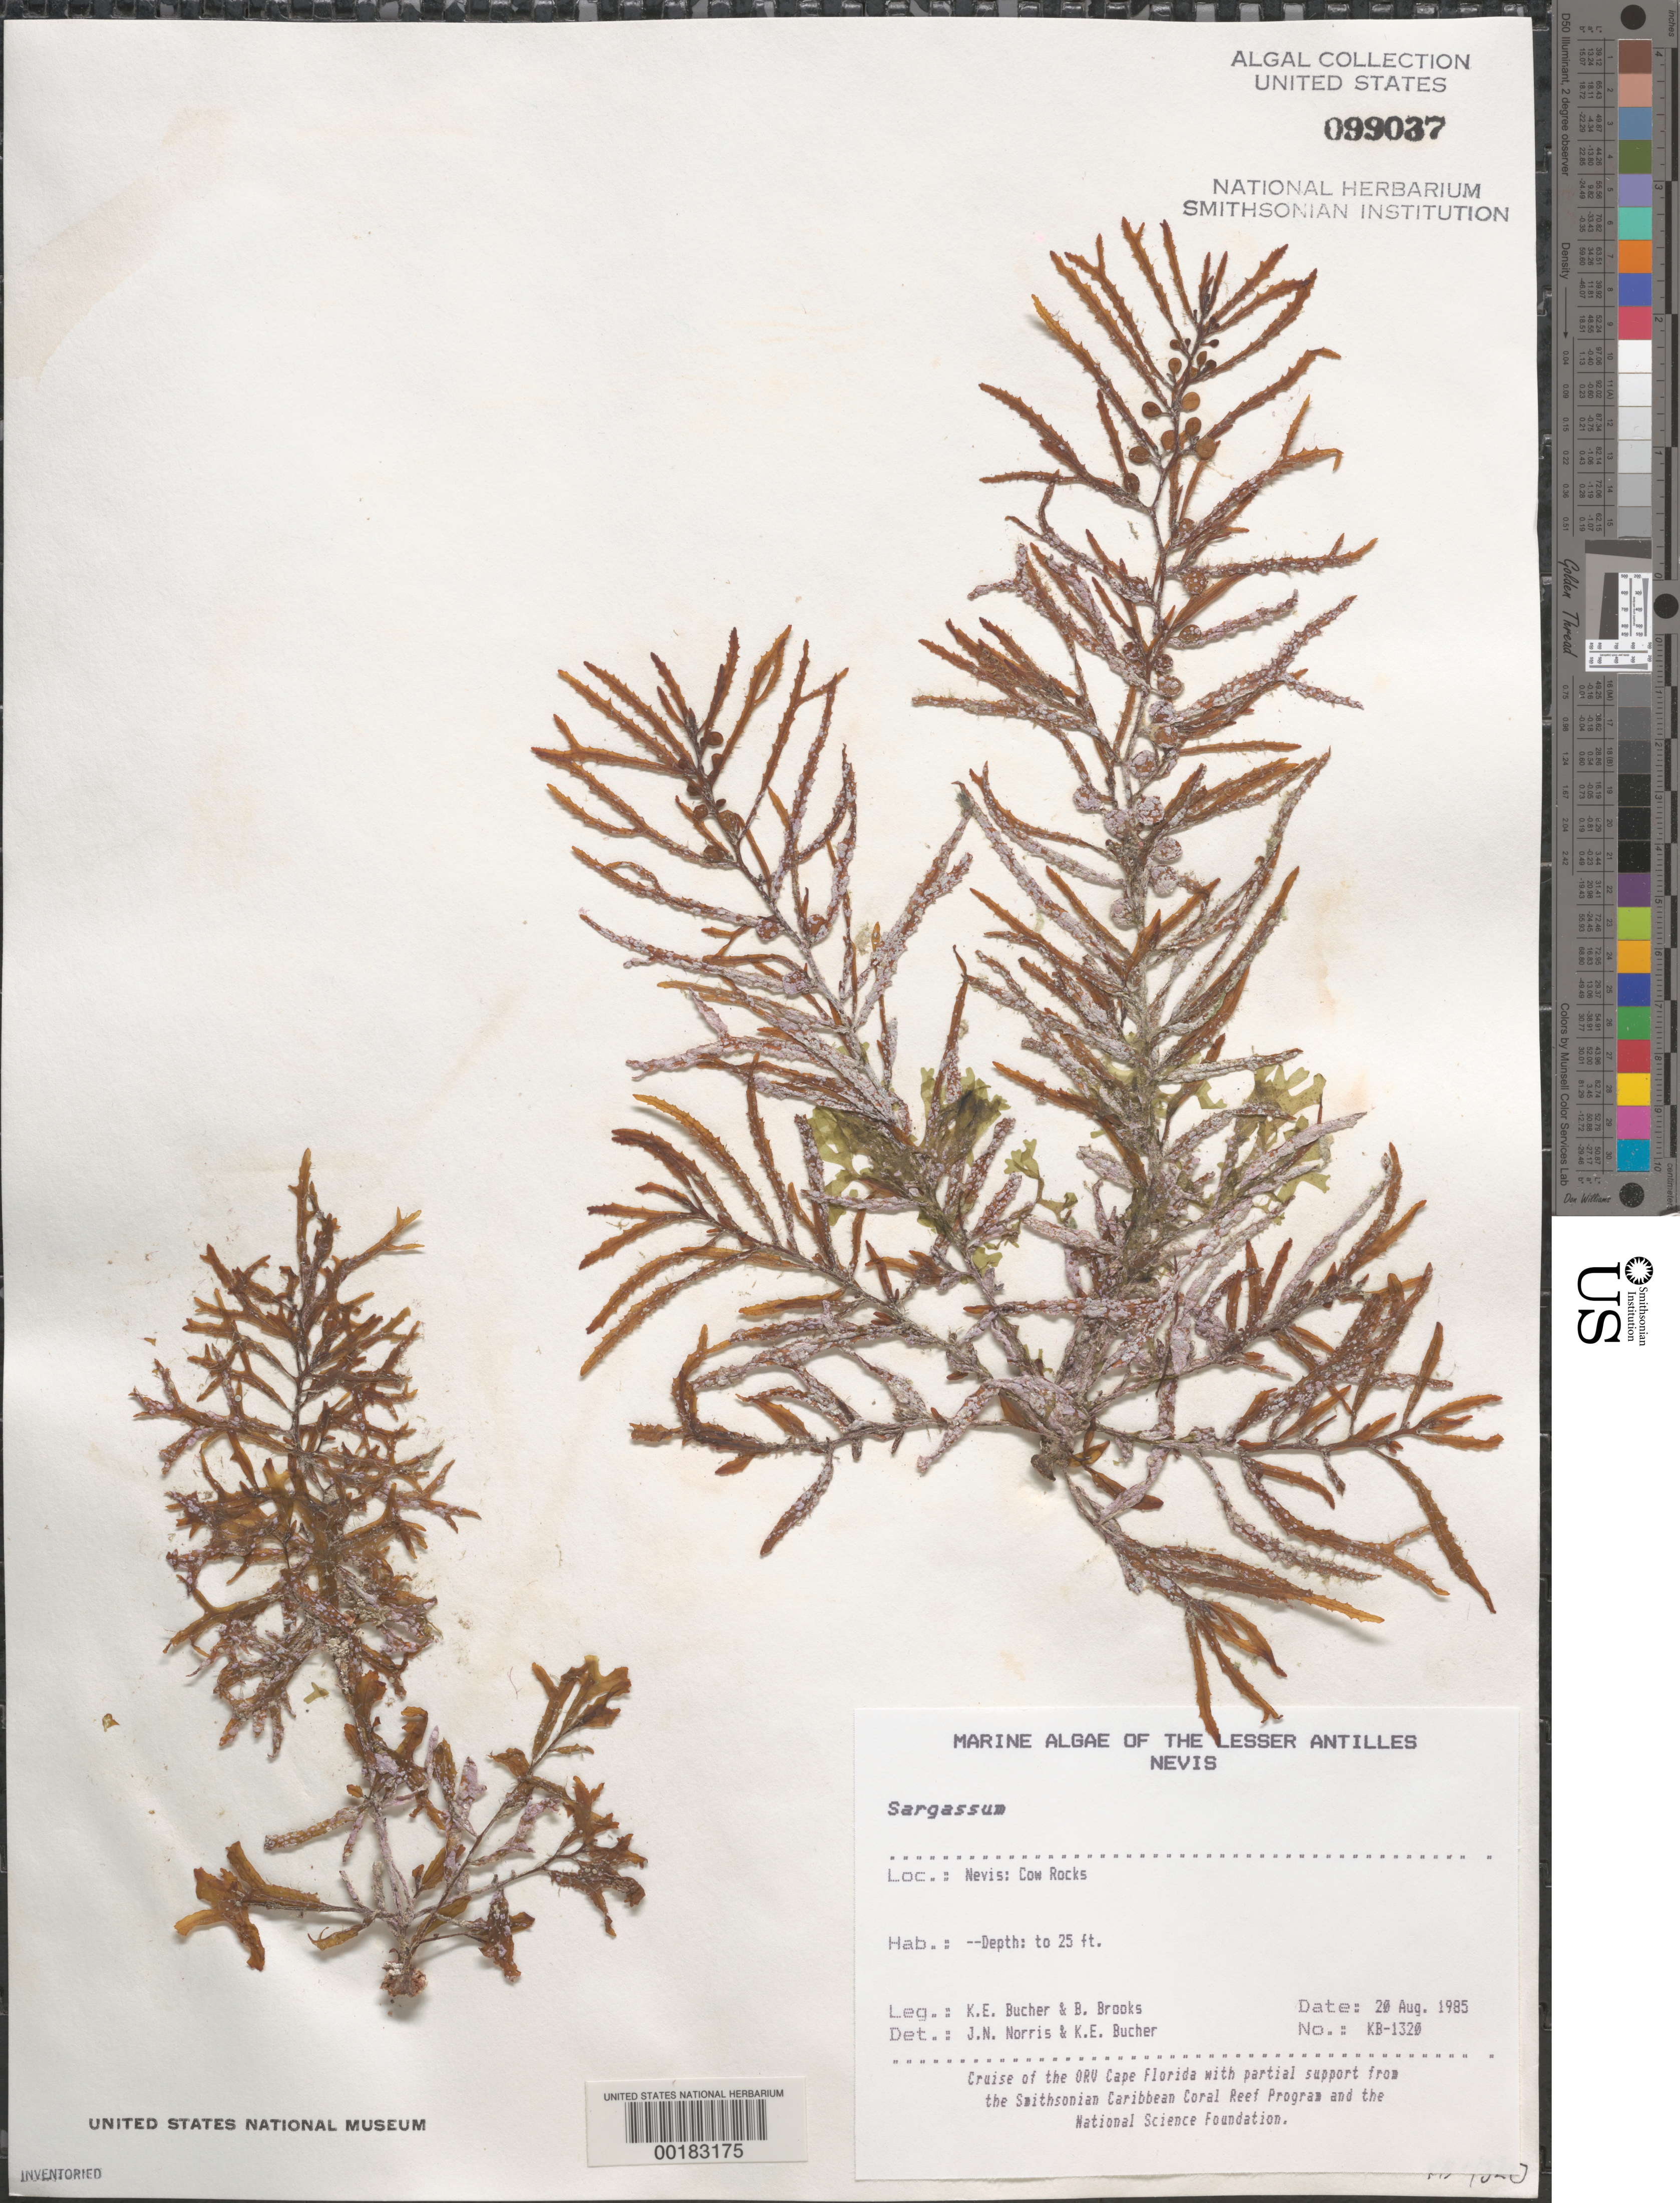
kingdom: Chromista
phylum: Ochrophyta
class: Phaeophyceae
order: Fucales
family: Sargassaceae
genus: Sargassum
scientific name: Sargassum sp.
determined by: Norris, J. N.; Bucher, K. E.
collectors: K. E. Bucher & B. Brooks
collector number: Kb-1320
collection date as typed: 20 Aug 1985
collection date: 1985-08-20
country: St. Christopher-Nevis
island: Nevis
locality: Cow Rocks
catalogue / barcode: US 99037